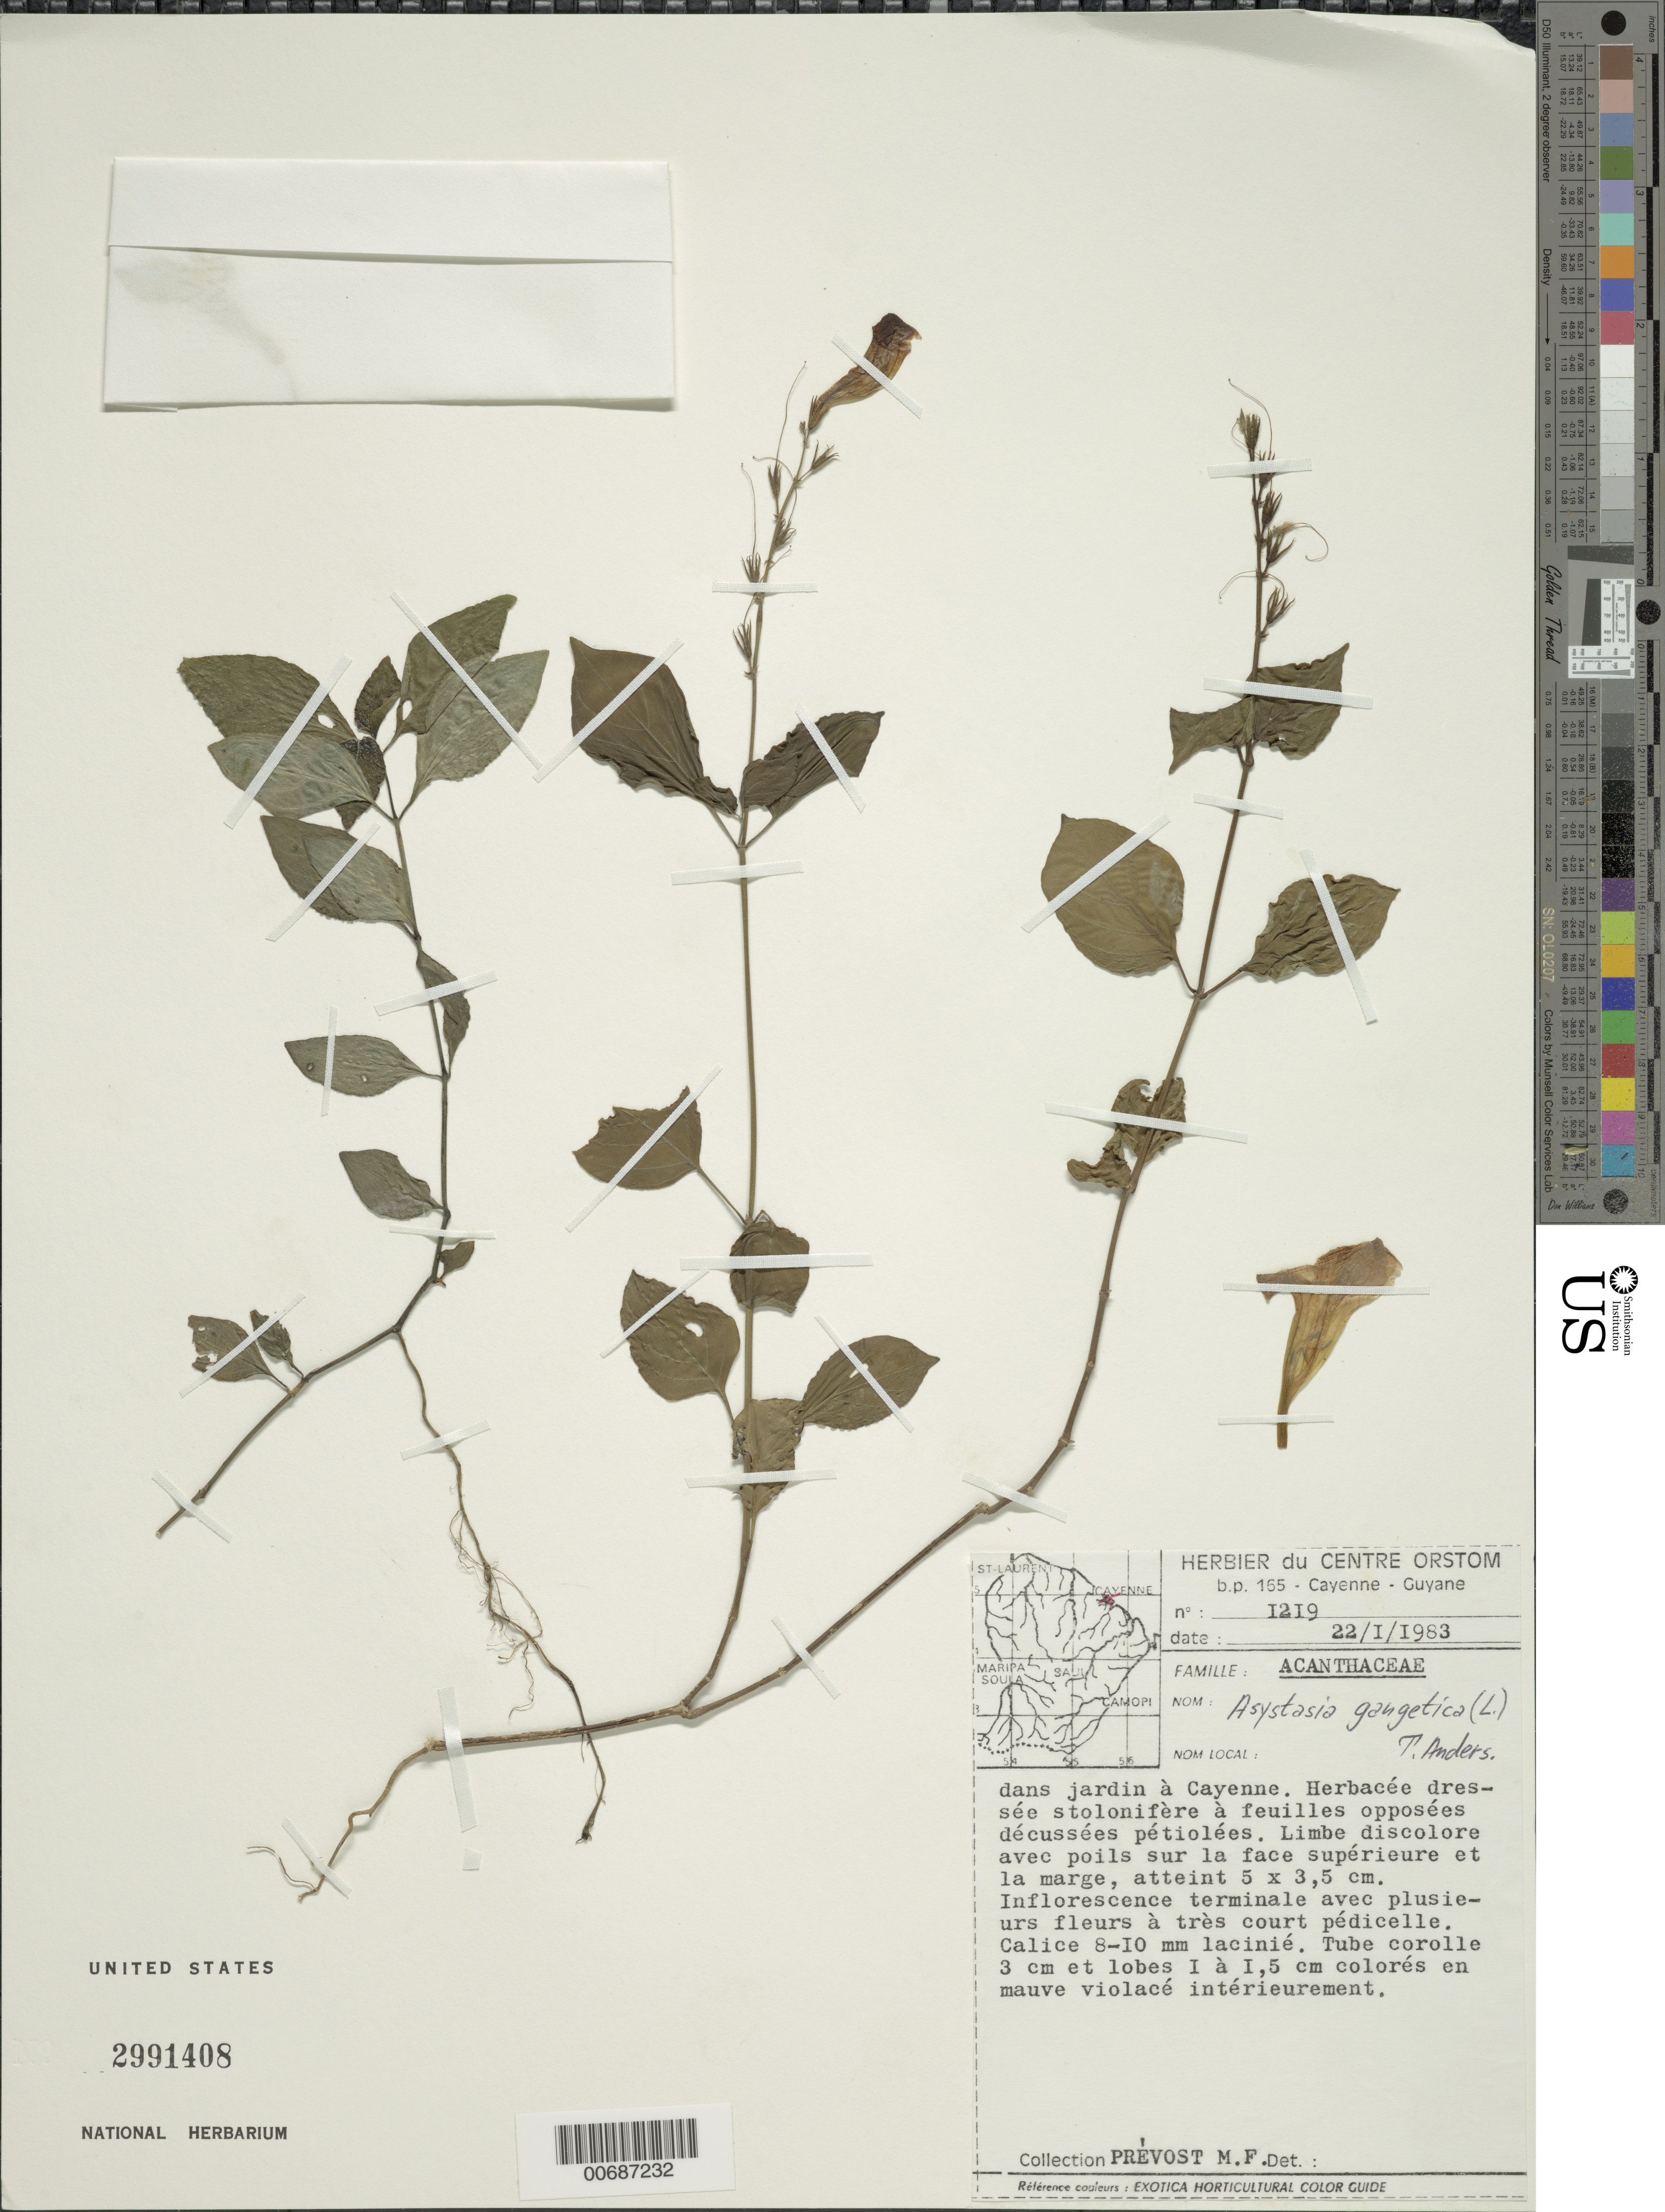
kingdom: Plantae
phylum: Tracheophyta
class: Magnoliopsida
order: Lamiales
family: Acanthaceae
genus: Asystasia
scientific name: Asystasia gangetica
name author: (L.) T. Anderson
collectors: M.-F. Prévost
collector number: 1219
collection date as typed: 22-Jan-83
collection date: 1983-01-22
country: French Guiana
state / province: Cayenne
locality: Cayenne, Jardin ORSTOM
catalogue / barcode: US 2991408